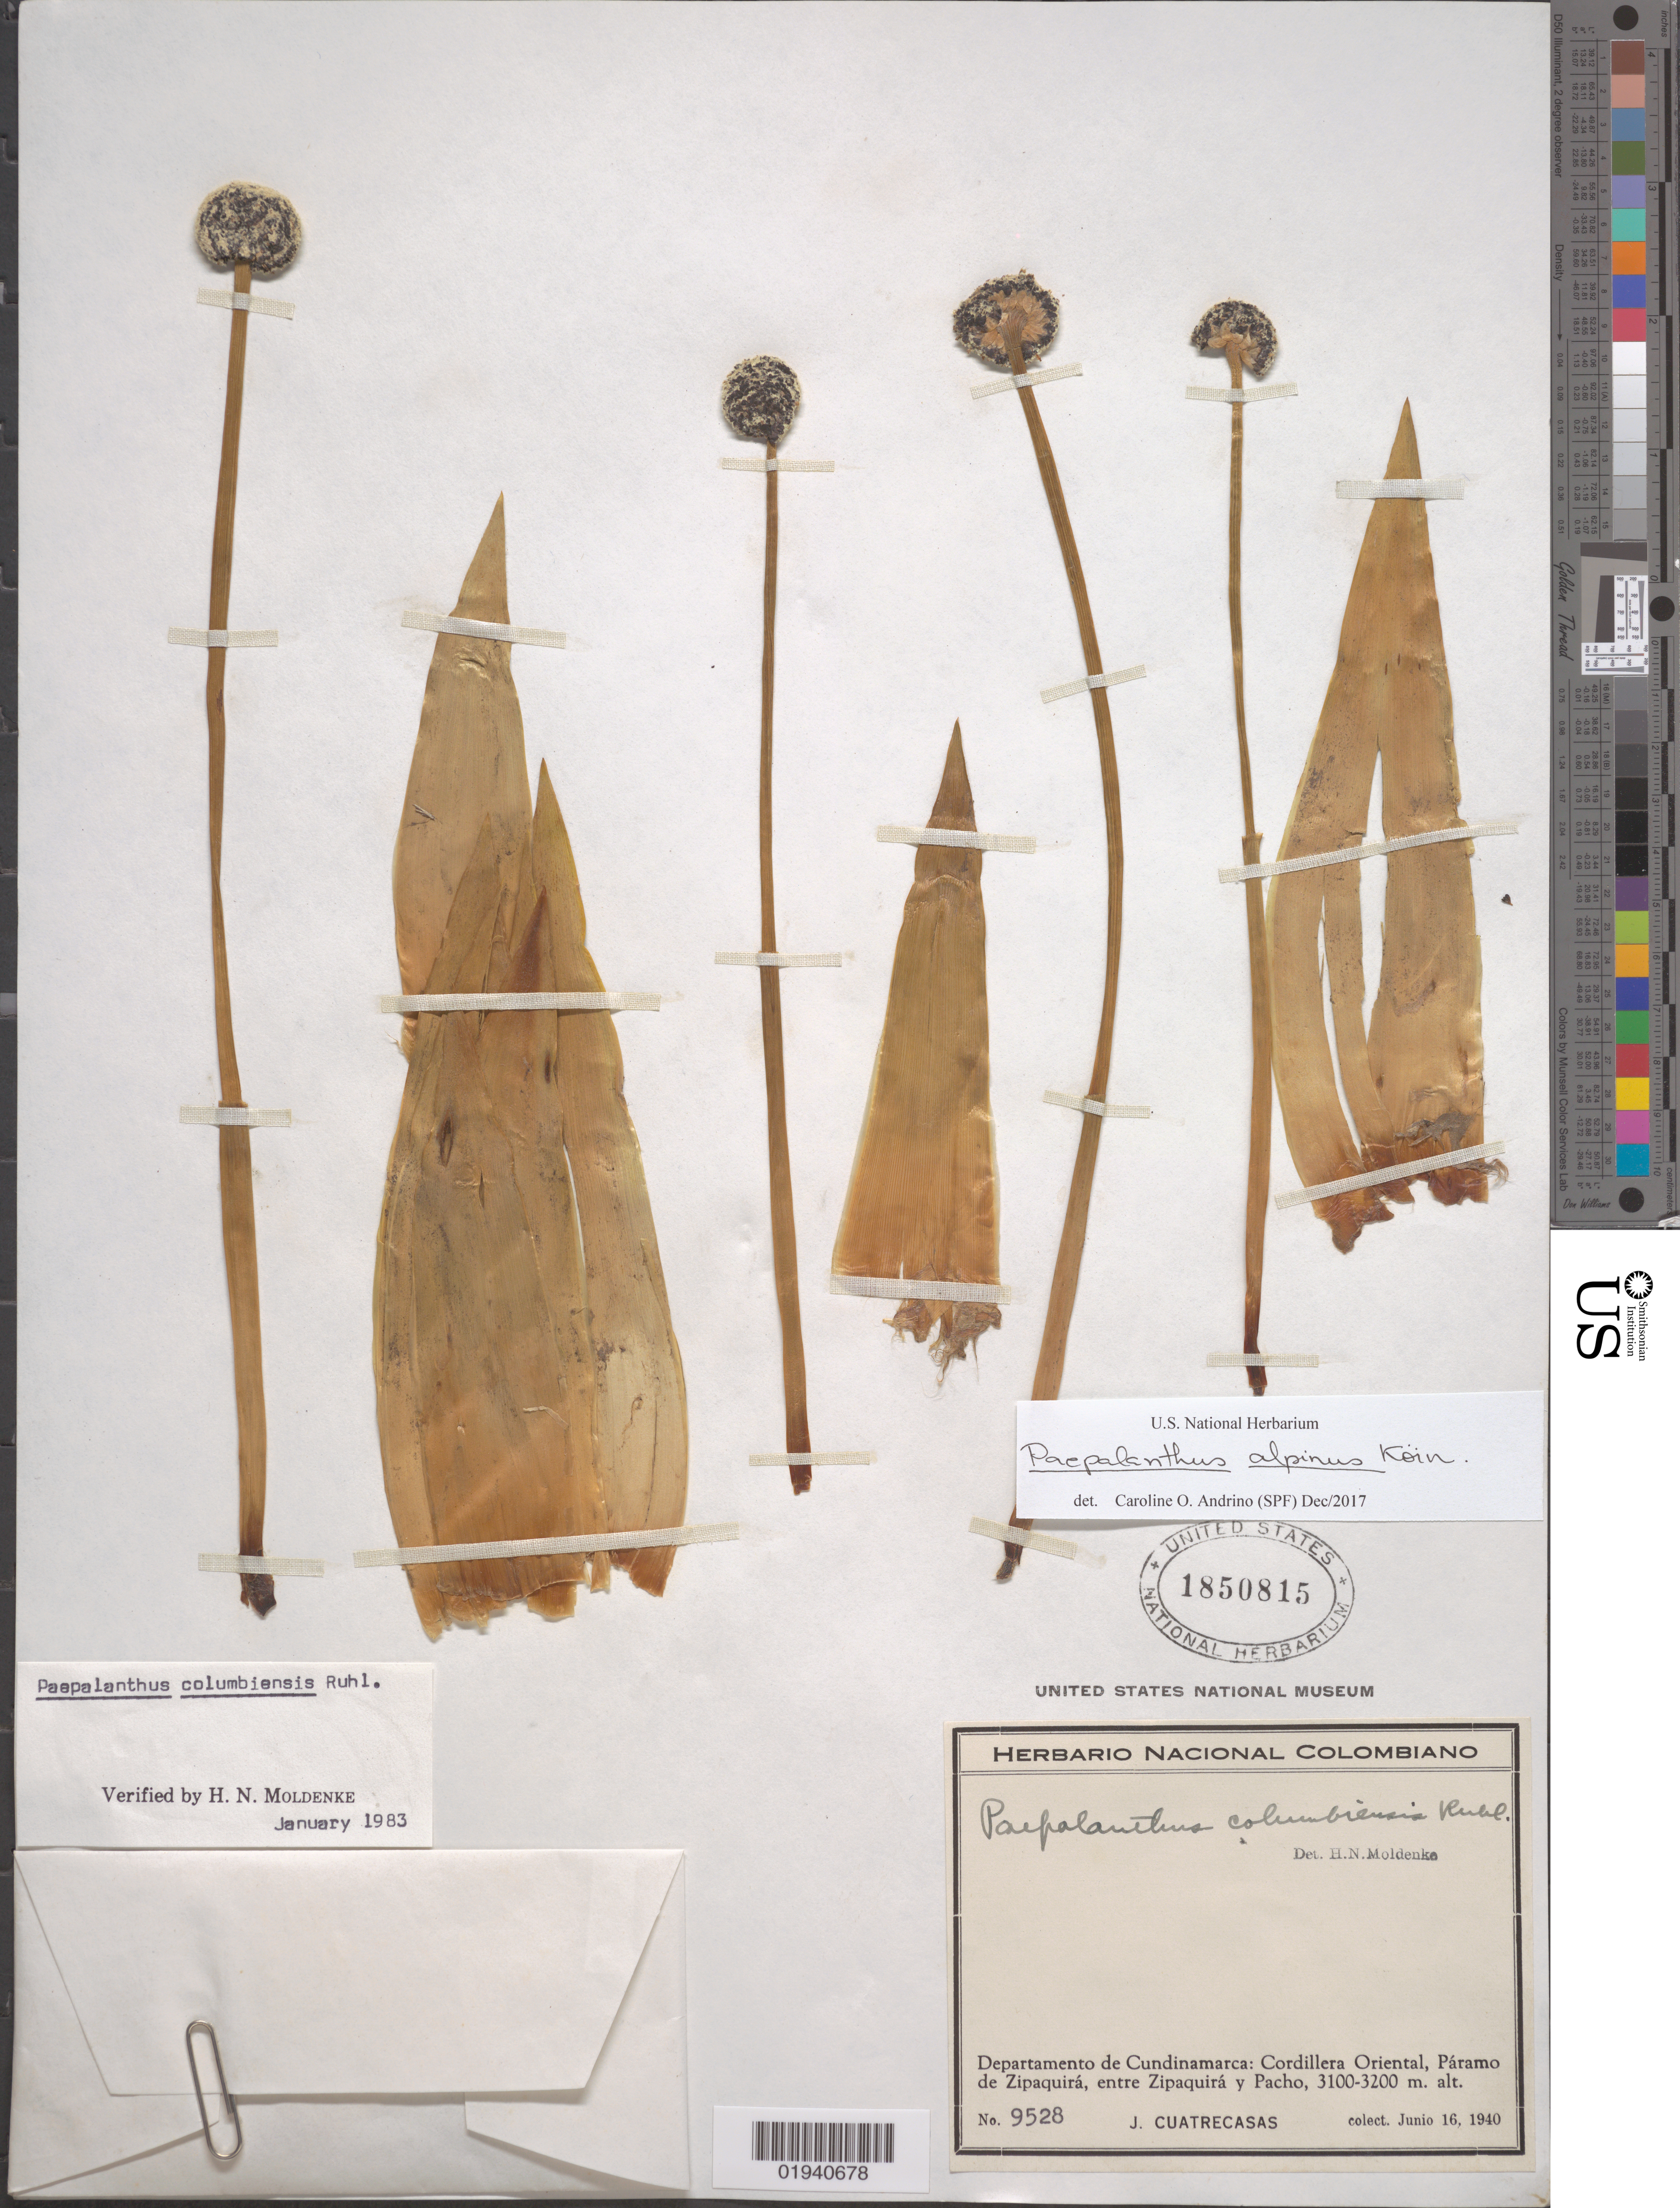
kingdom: Plantae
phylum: Tracheophyta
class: Liliopsida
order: Poales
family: Eriocaulaceae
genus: Paepalanthus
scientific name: Paepalanthus alpinus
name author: Körn.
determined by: Andrino, C. O.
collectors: J. Cuatrecasas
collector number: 9528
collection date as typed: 16 Jun 1940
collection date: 1940-06-16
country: Colombia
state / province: Cundinamarca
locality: Cordillera Oriental, Páramo de Zipaquira, entre Zipaquira y Pacho.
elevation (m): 3100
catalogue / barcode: US 1850815